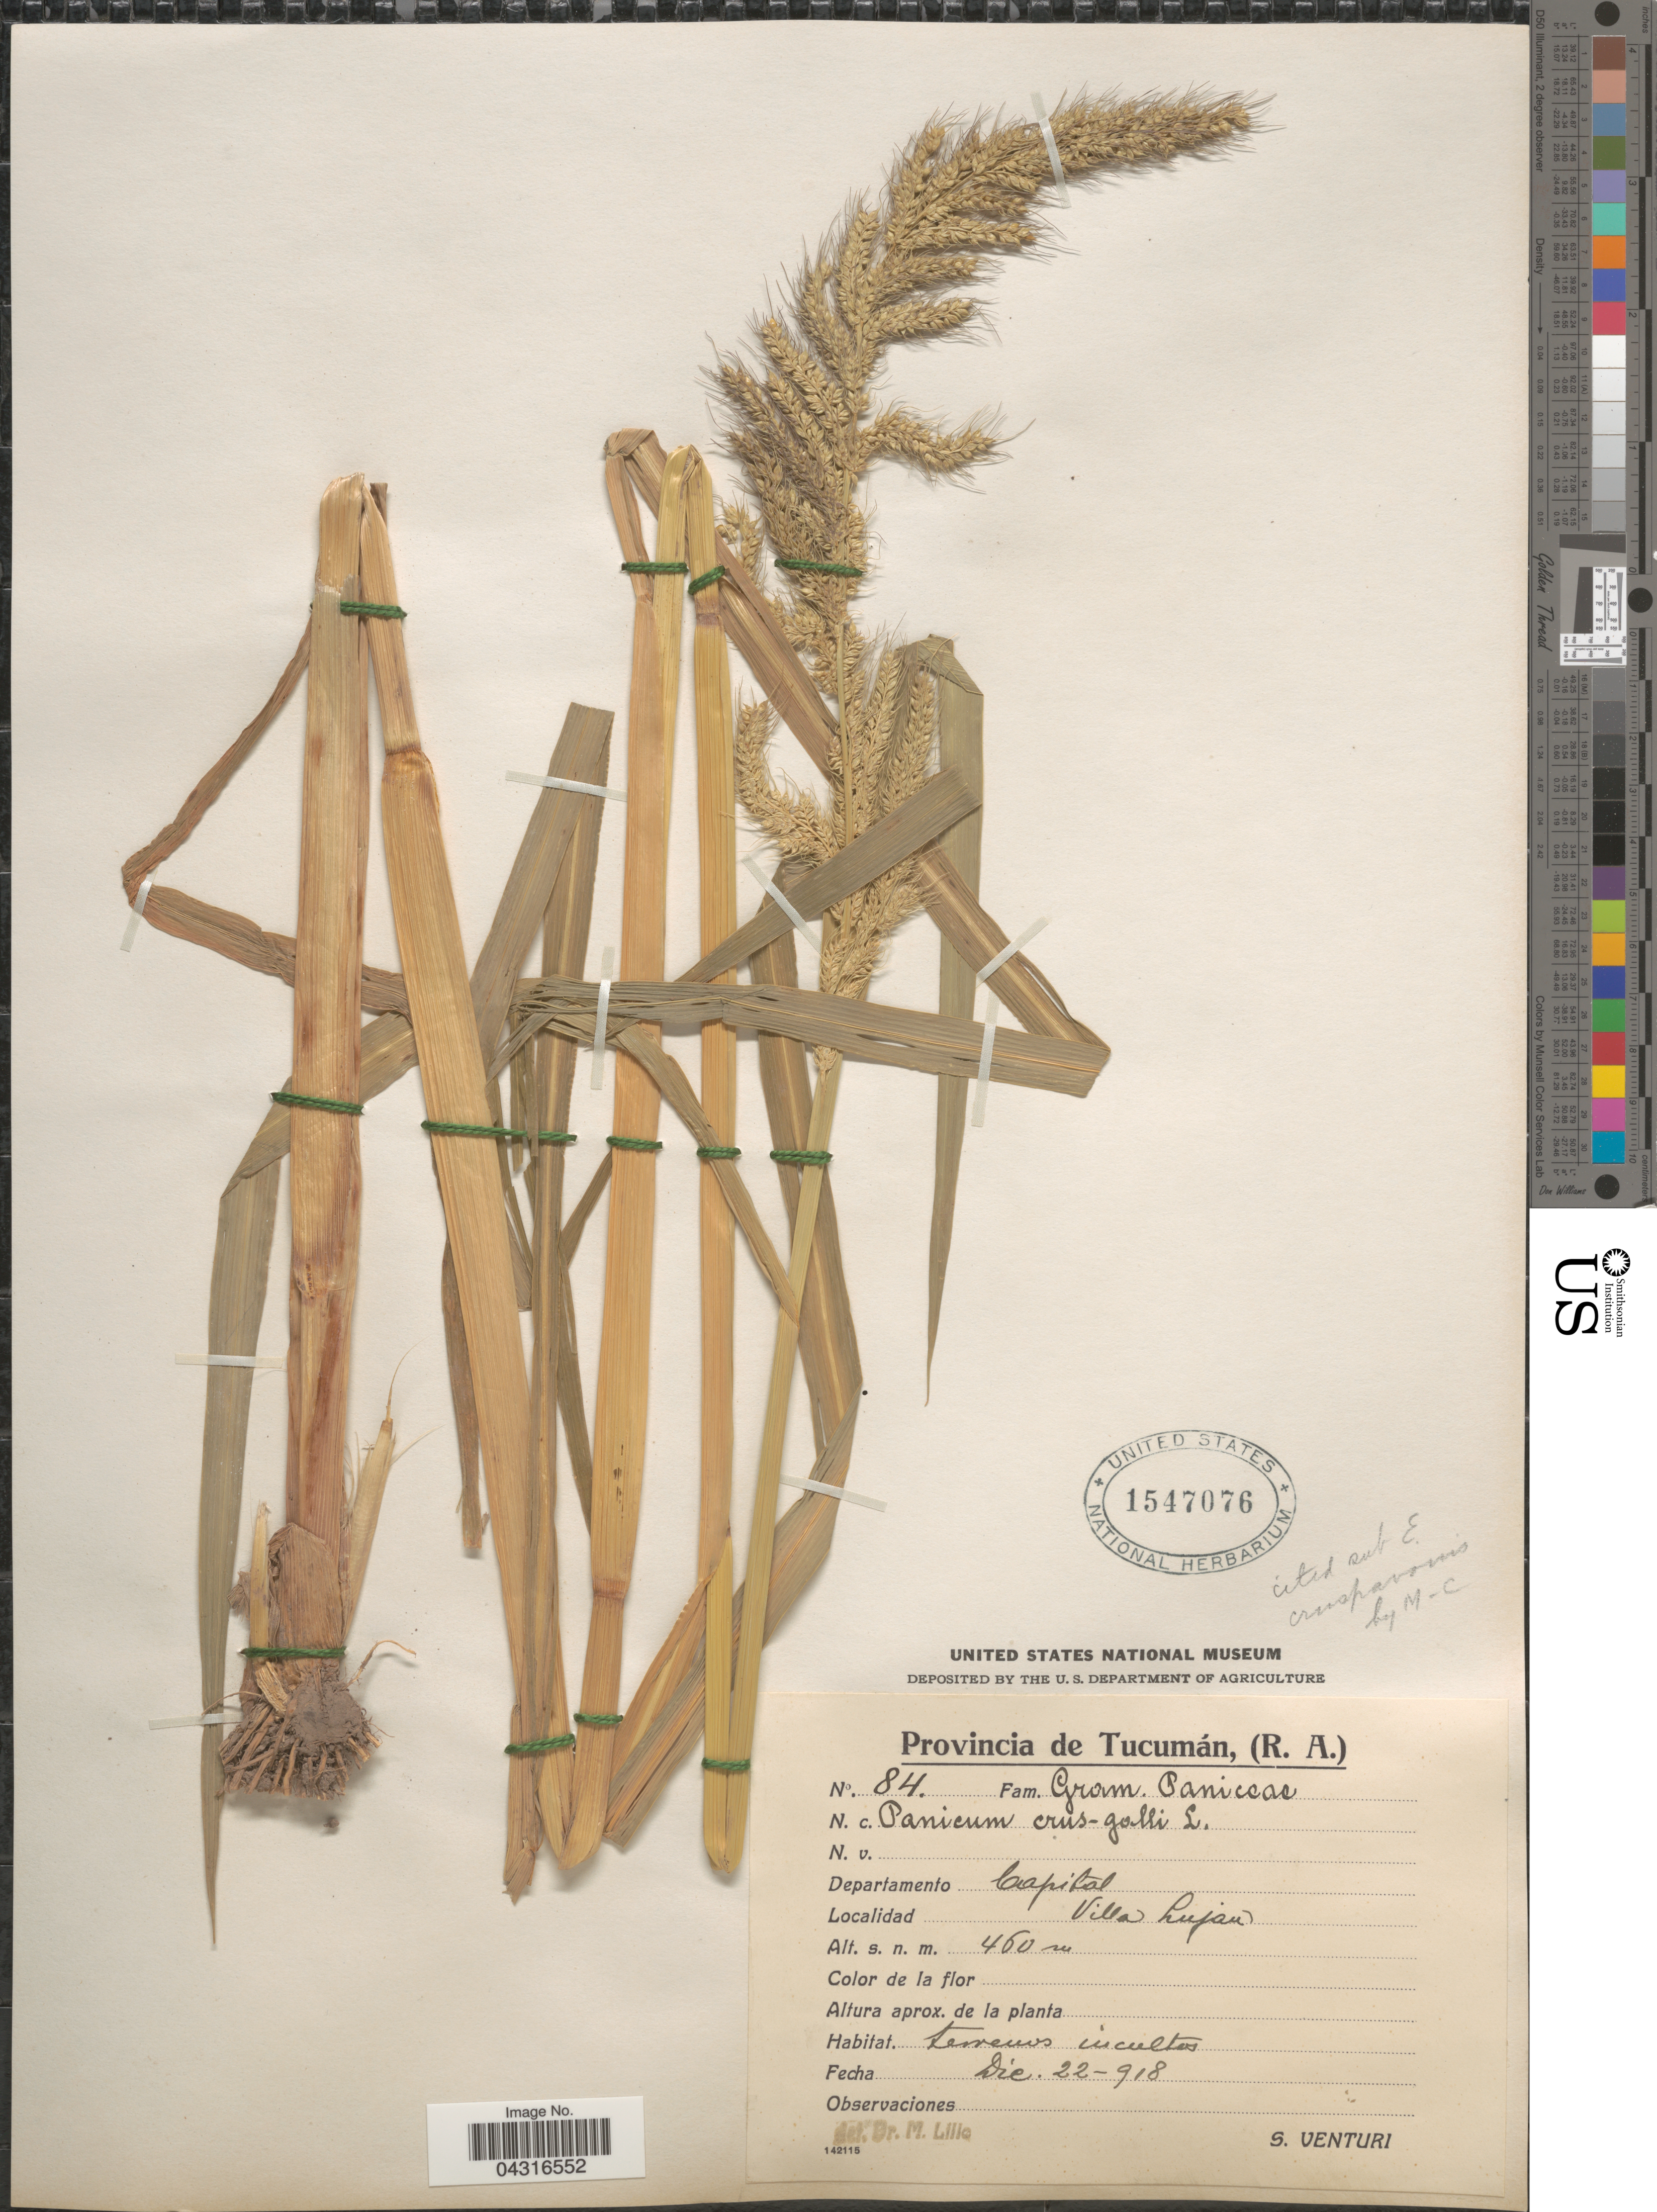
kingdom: Plantae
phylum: Tracheophyta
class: Liliopsida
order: Poales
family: Poaceae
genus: Echinochloa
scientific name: Echinochloa crus-pavonis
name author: (Kunth) Schult.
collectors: S. Venturi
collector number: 84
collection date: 1918-12-22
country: Argentina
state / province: Tucuman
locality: Departamento Capital. Villa Lujan.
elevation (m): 460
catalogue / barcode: US 1547076